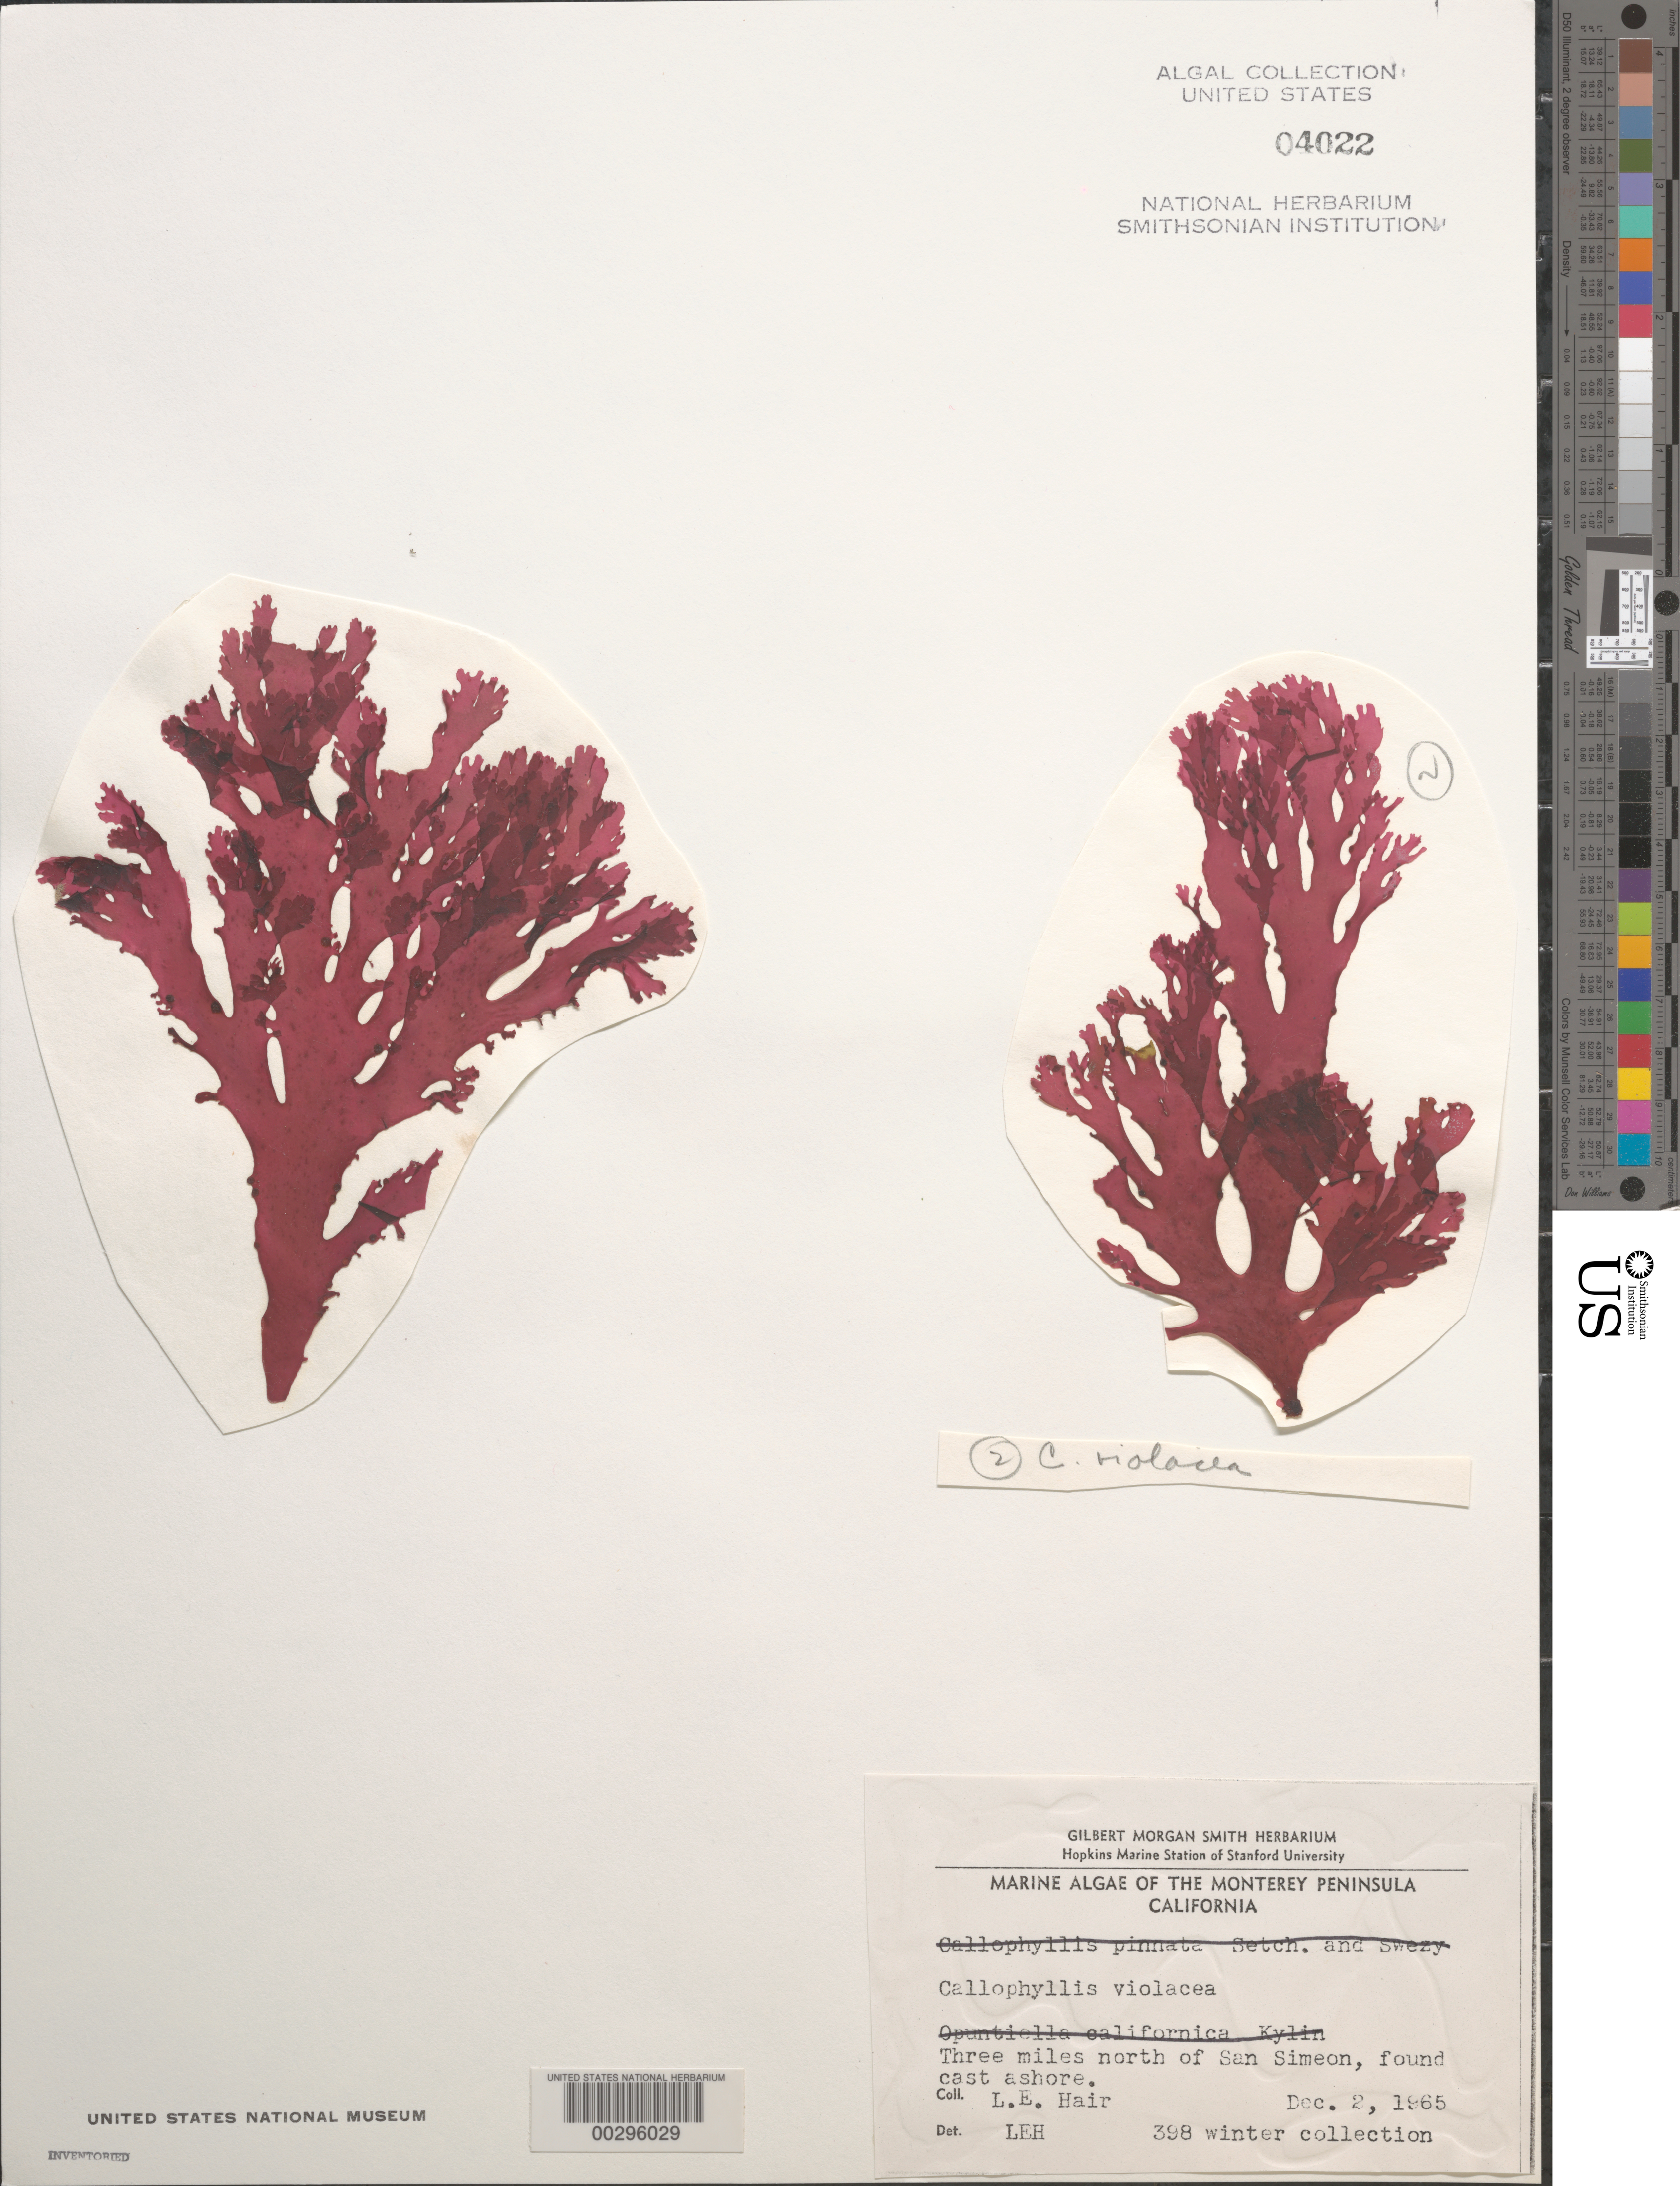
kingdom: Plantae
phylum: Rhodophyta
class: Florideophyceae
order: Gigartinales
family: Kallymeniaceae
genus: Callophyllis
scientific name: Callophyllis violacea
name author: J. Agardh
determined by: Hair, L. E.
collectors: L. Hair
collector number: LEH 398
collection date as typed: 02 Dec 1965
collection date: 1965-12-02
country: United States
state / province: California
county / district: San Luis Obispo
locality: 3 miles north of San Simeon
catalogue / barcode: US 4022